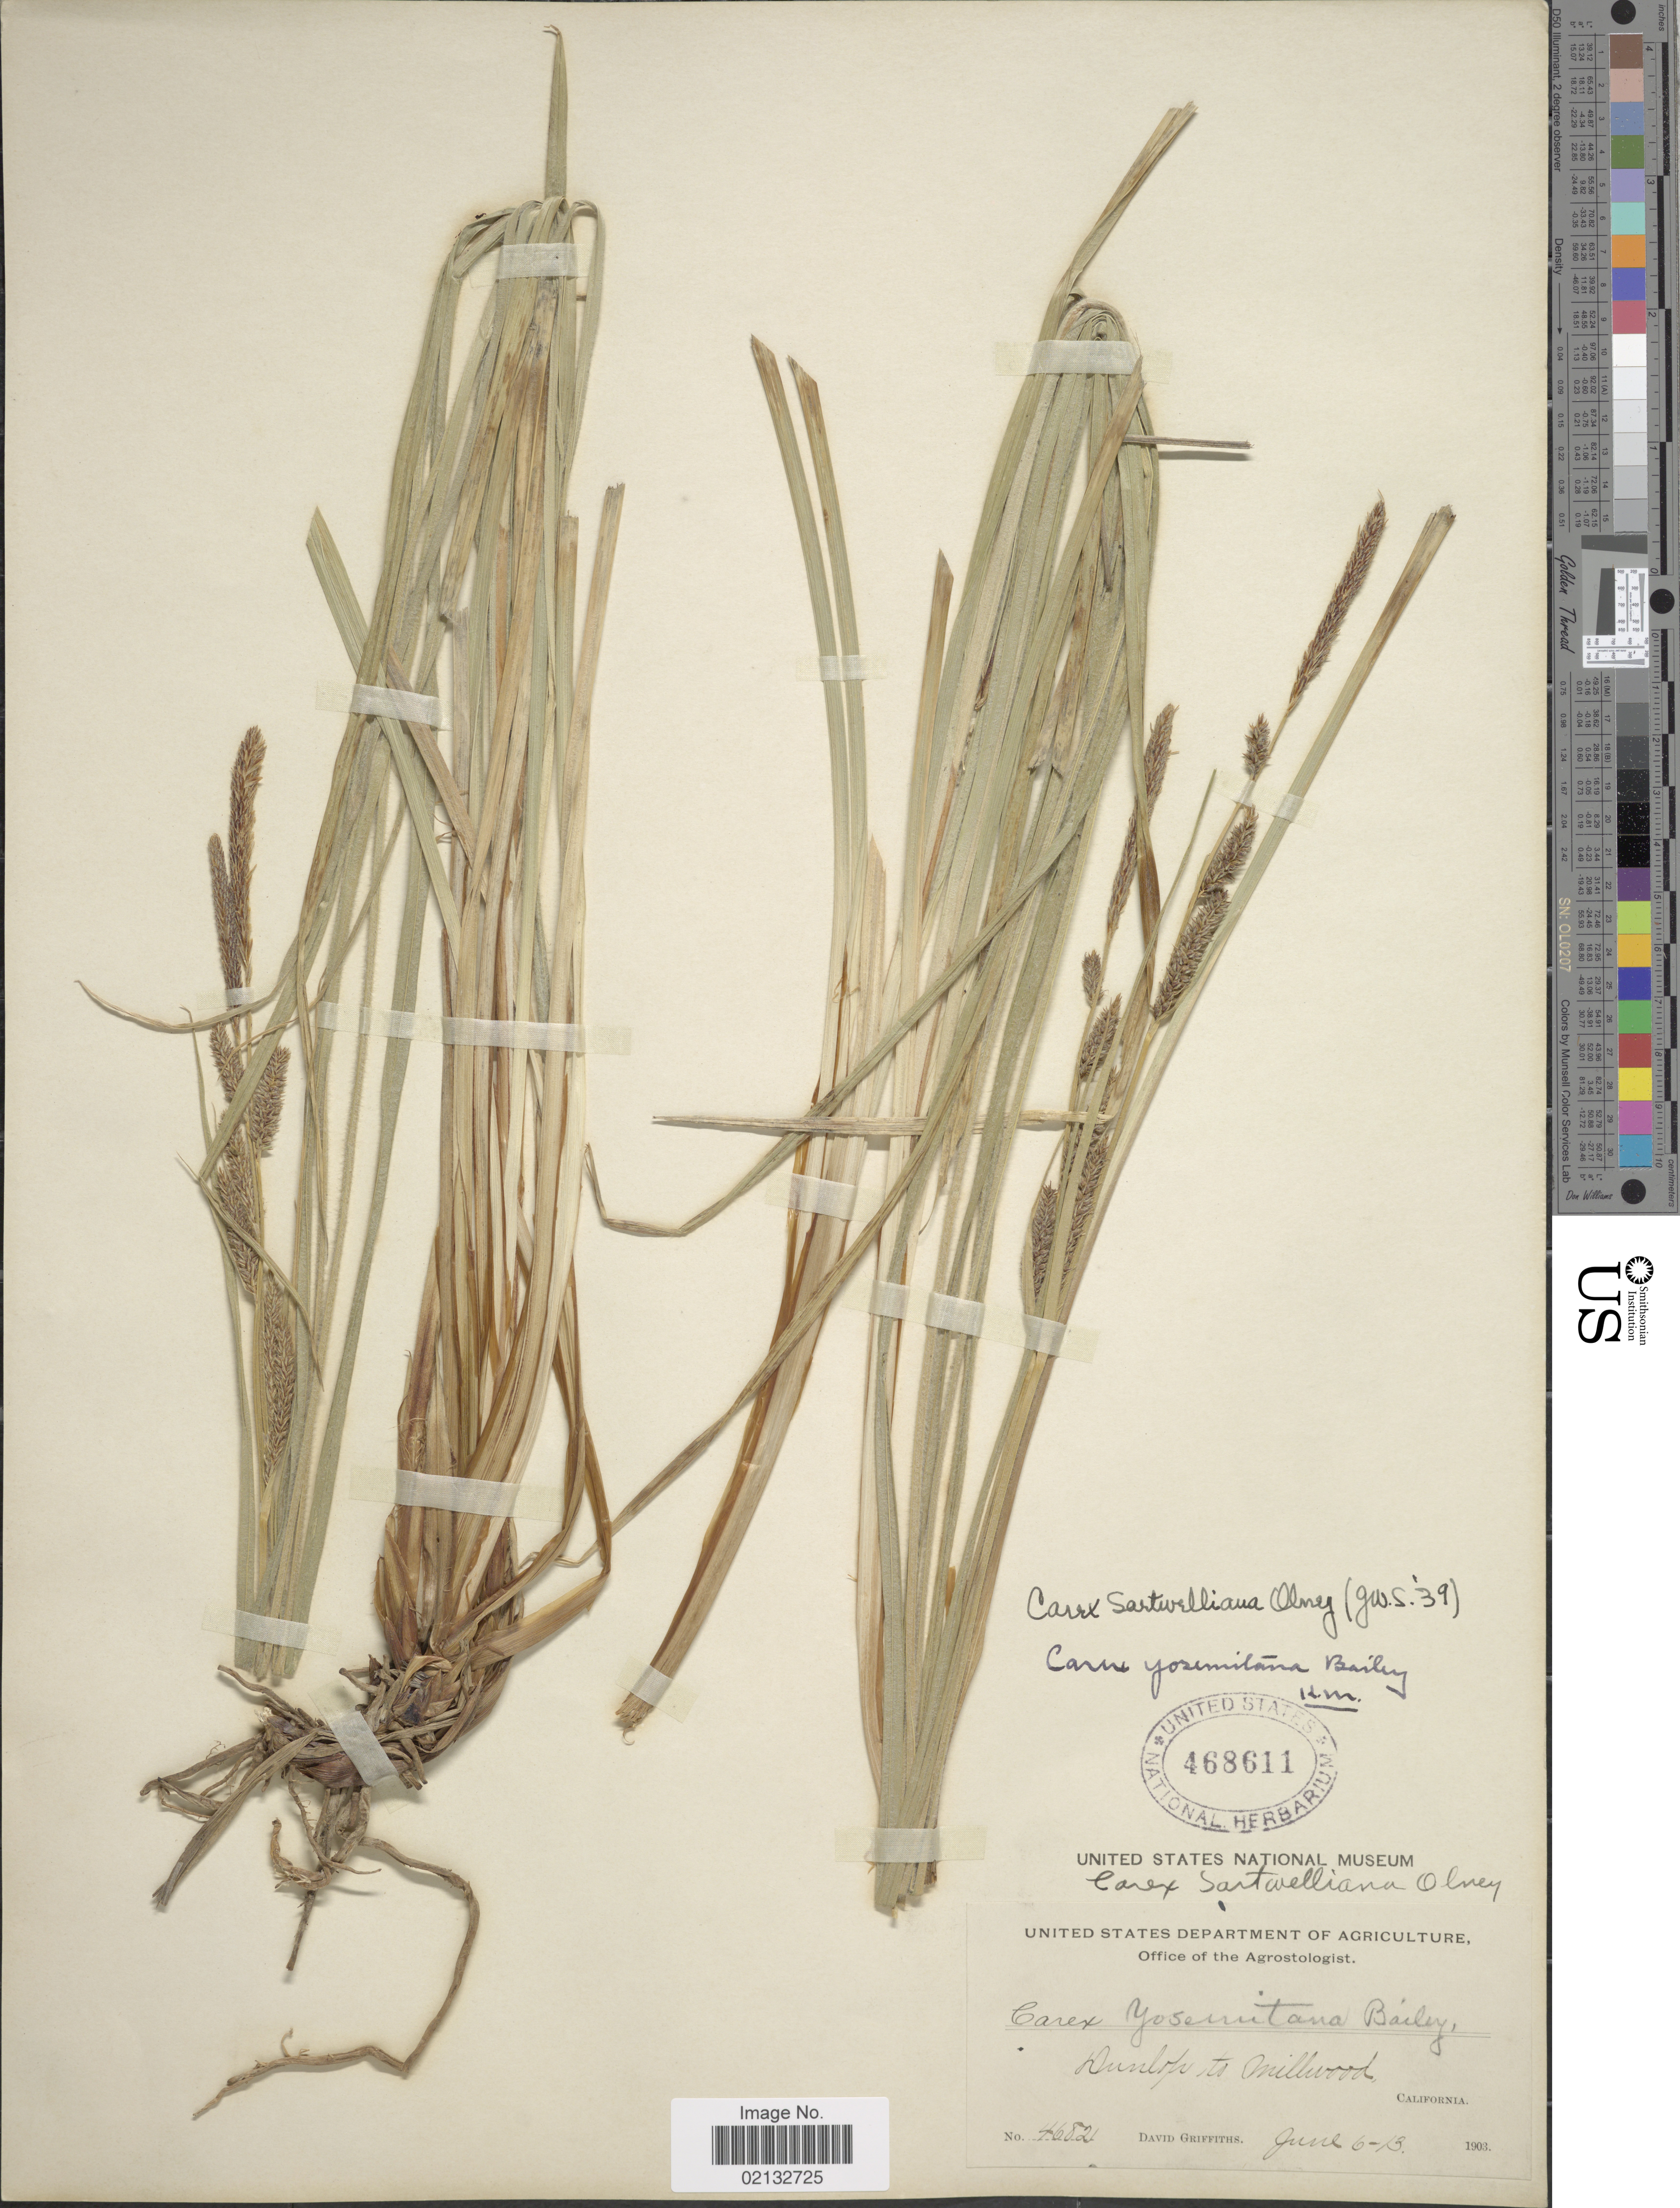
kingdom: Plantae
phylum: Tracheophyta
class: Liliopsida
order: Poales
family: Cyperaceae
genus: Carex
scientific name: Carex sartwelliana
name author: Olney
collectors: D. Griffiths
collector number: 46821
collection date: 1903-06-06/1903-06-13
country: United States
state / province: California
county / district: Fresno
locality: Dunlop to Millwood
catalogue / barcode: US 468611